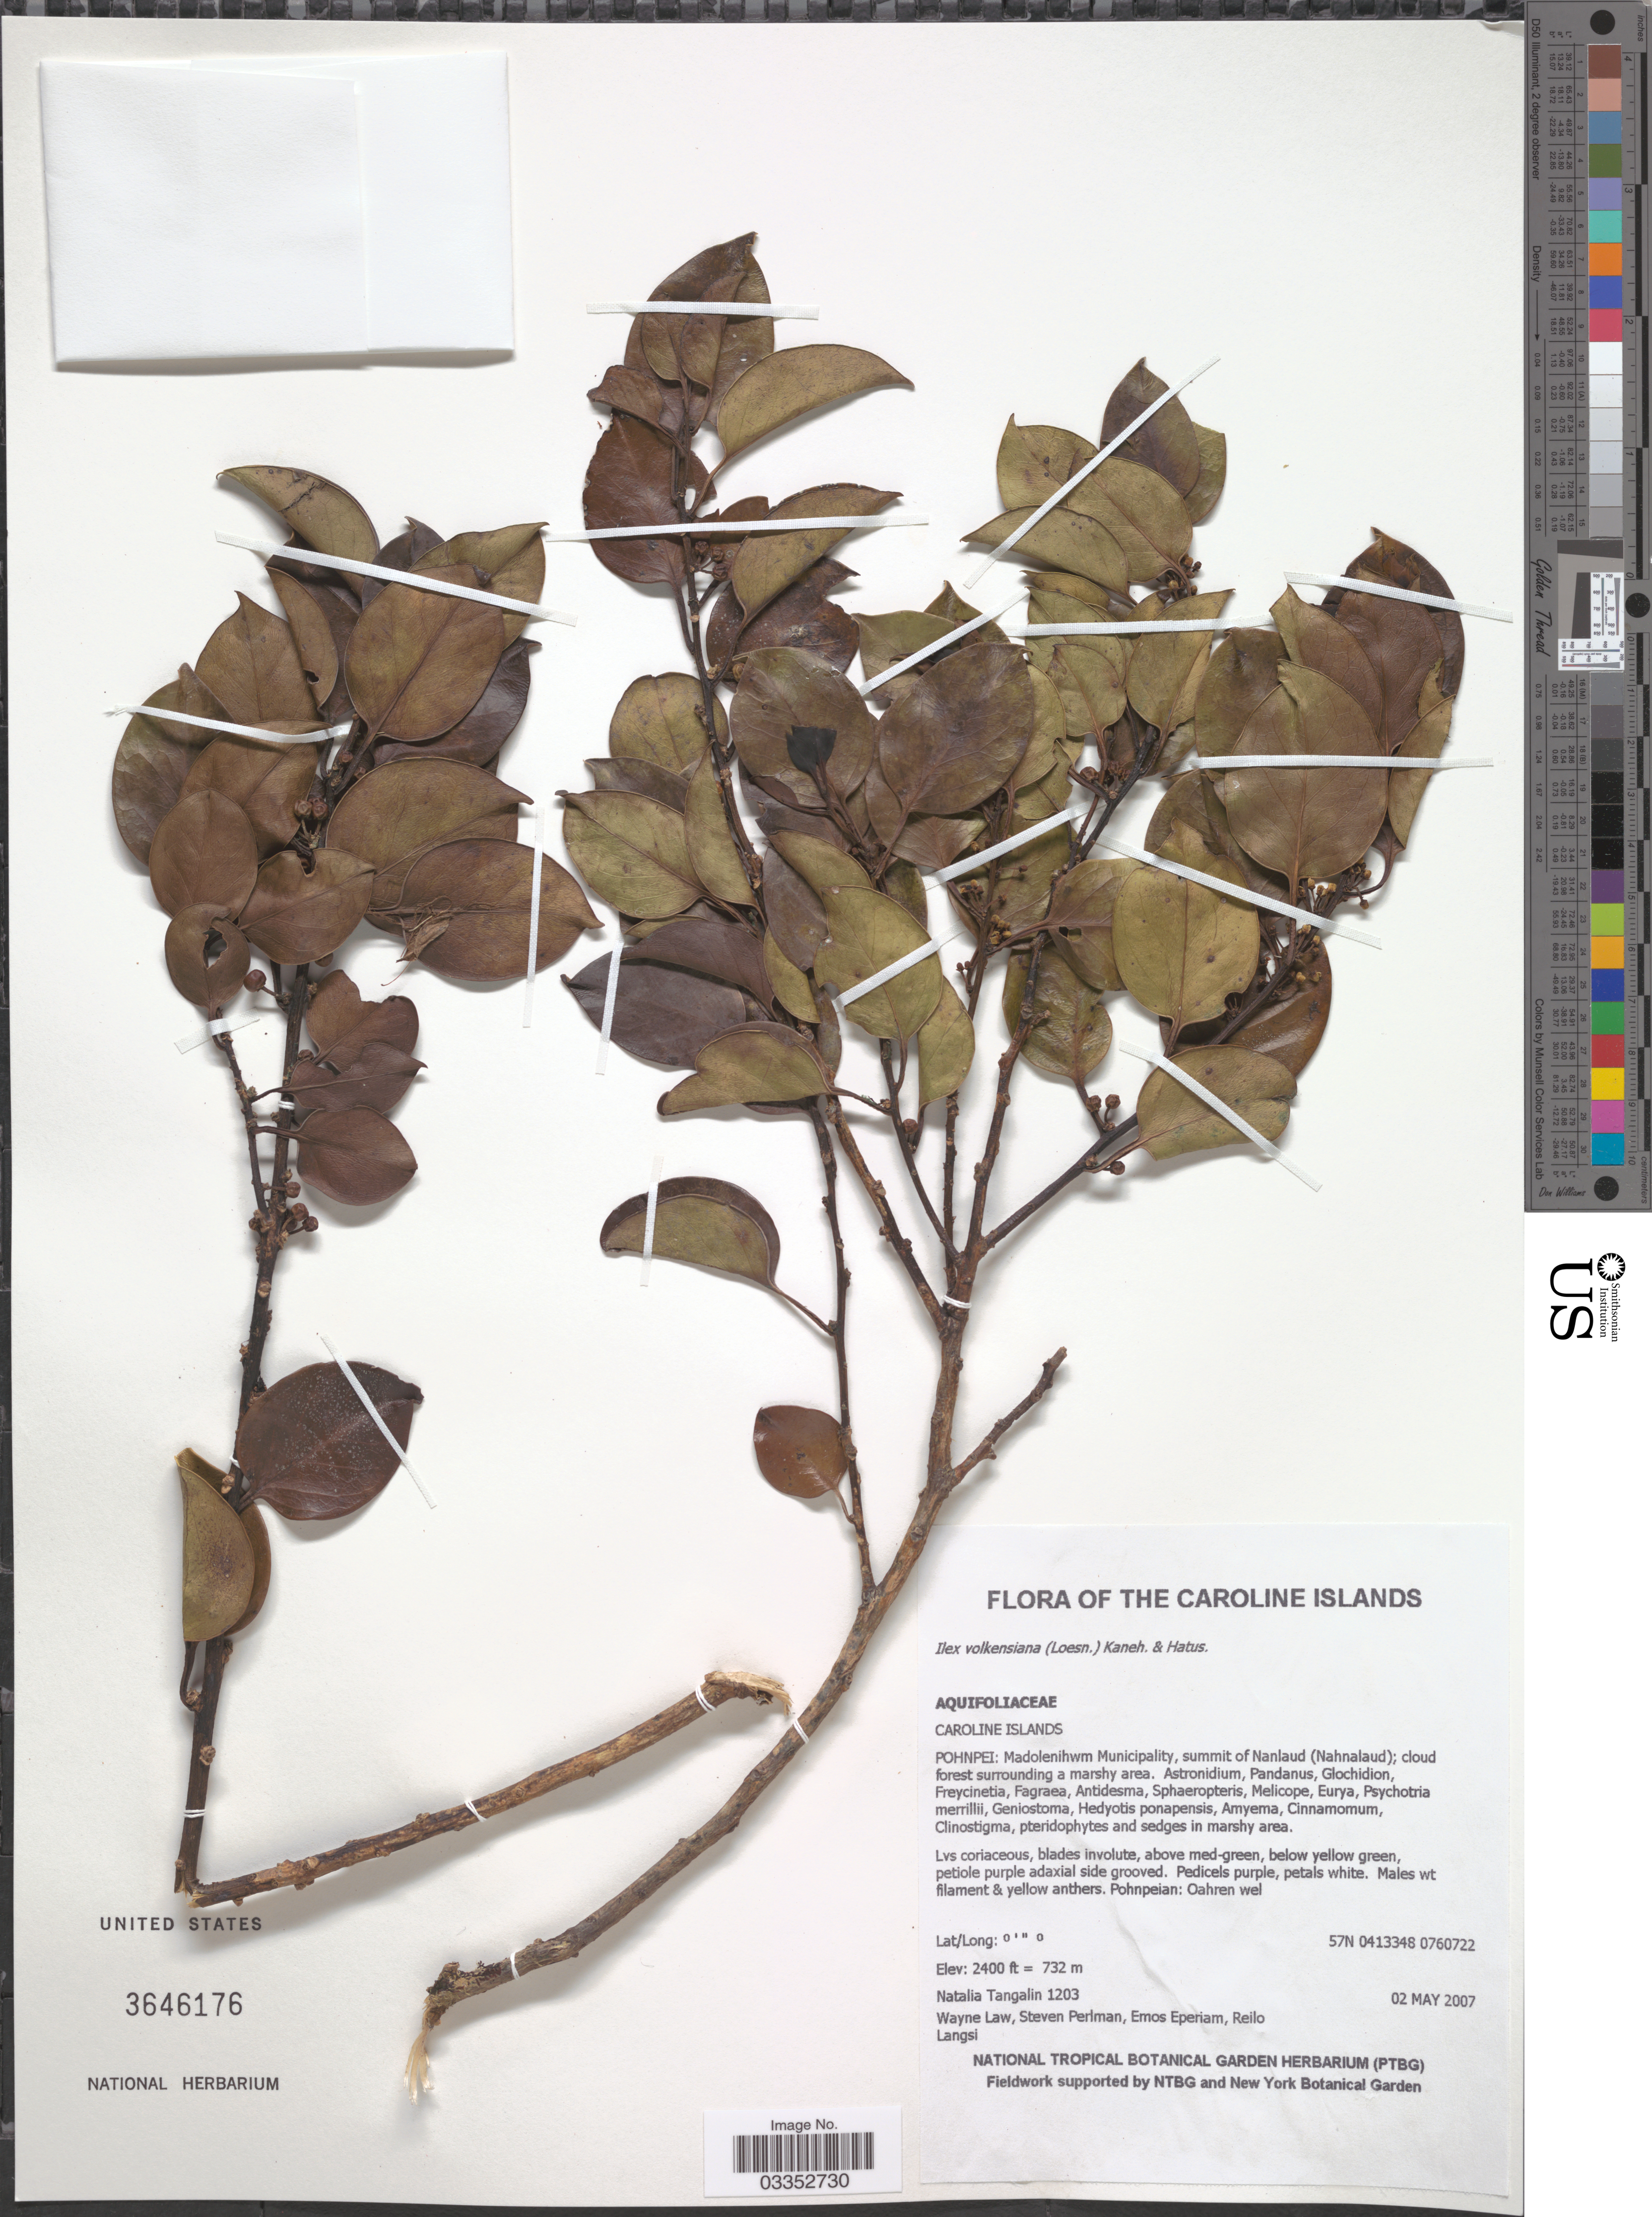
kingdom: Plantae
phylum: Tracheophyta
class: Magnoliopsida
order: Aquifoliales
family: Aquifoliaceae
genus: Ilex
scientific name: Ilex volkensiana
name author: (Loes.) Kaneh. & Hatus.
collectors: N. Tangalin, W. Law, S. P. Perlman, E. Eperiam & R. Langsi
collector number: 1203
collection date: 2007-05-02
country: Micronesia, Federated States of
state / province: Pohnpei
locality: The Caroline Islands. Pohnpei: Madolenihwm Municipality, summit of Nanlaud (Nahnalaud),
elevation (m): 732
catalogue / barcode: US 3646176